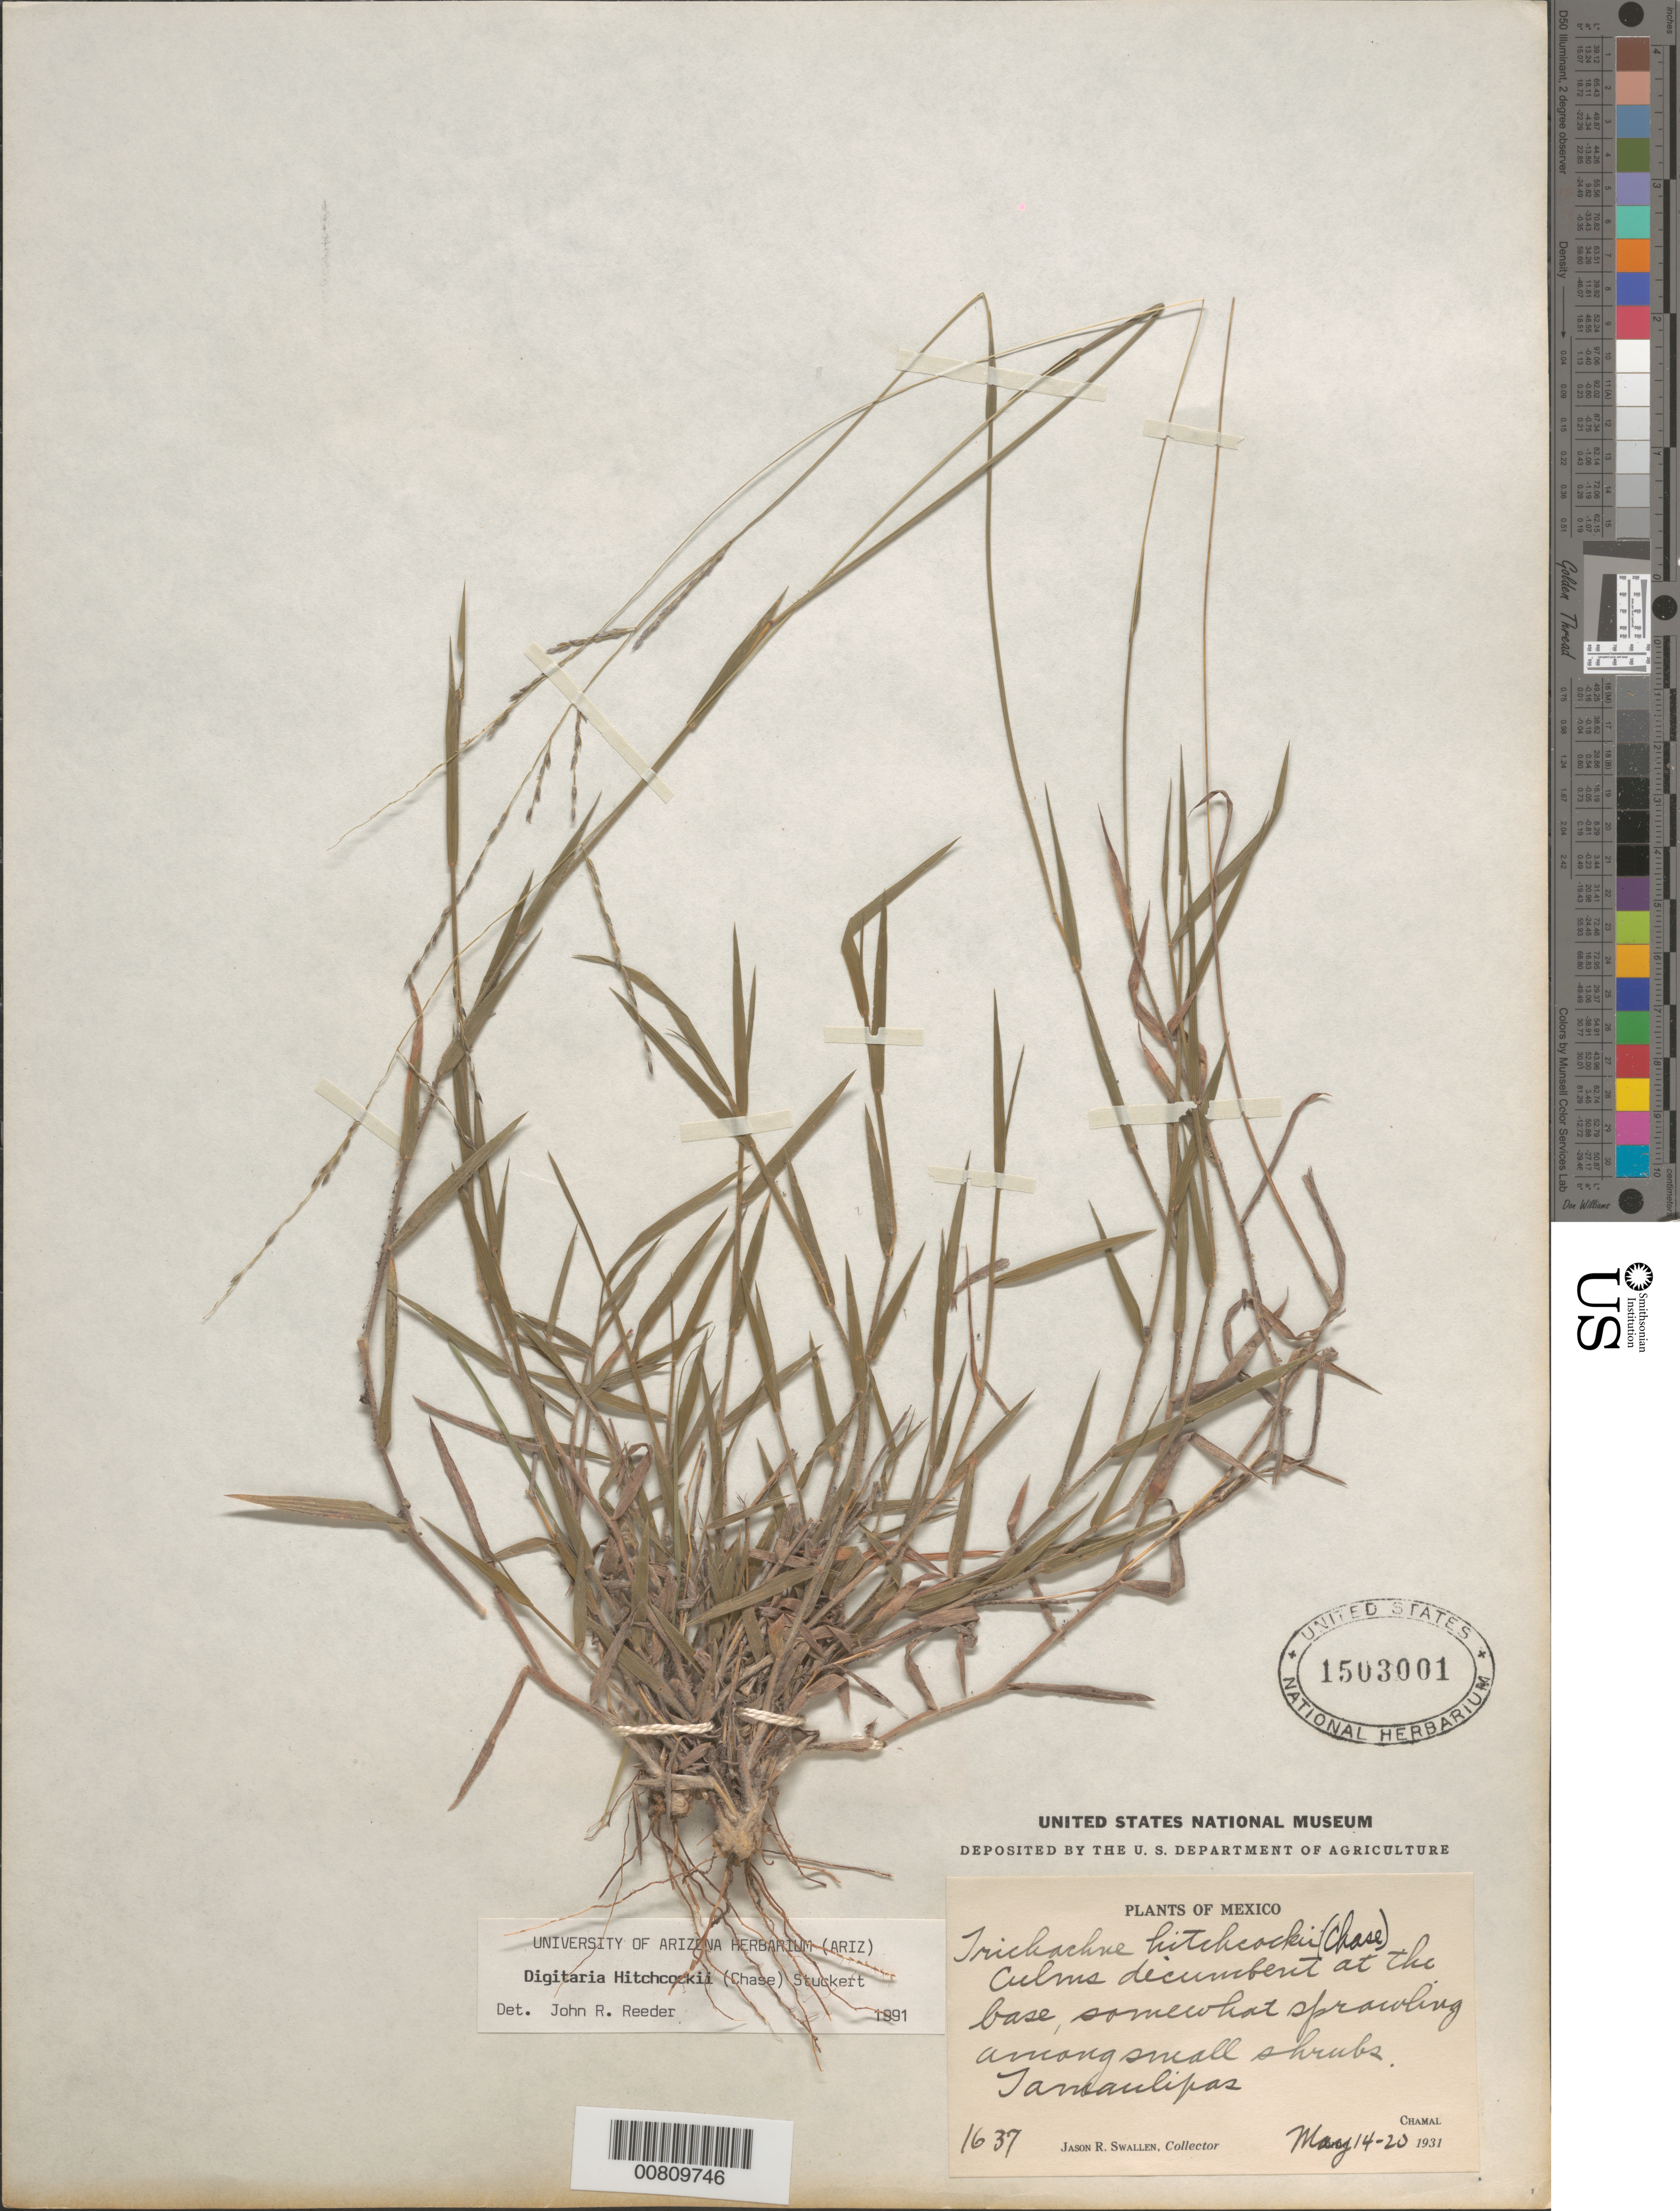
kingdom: Plantae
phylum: Tracheophyta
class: Liliopsida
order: Poales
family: Poaceae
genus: Digitaria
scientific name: Digitaria hitchcockii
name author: (Chase) Stuck.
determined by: Reeder, J. R., (UNITED STATES)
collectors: J. R. Swallen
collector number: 1637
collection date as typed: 14 May 1931 to 20 May 1931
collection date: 1931-05-14/1931-05-20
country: Mexico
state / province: Tamaulipas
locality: Chamal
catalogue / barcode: US 1503001